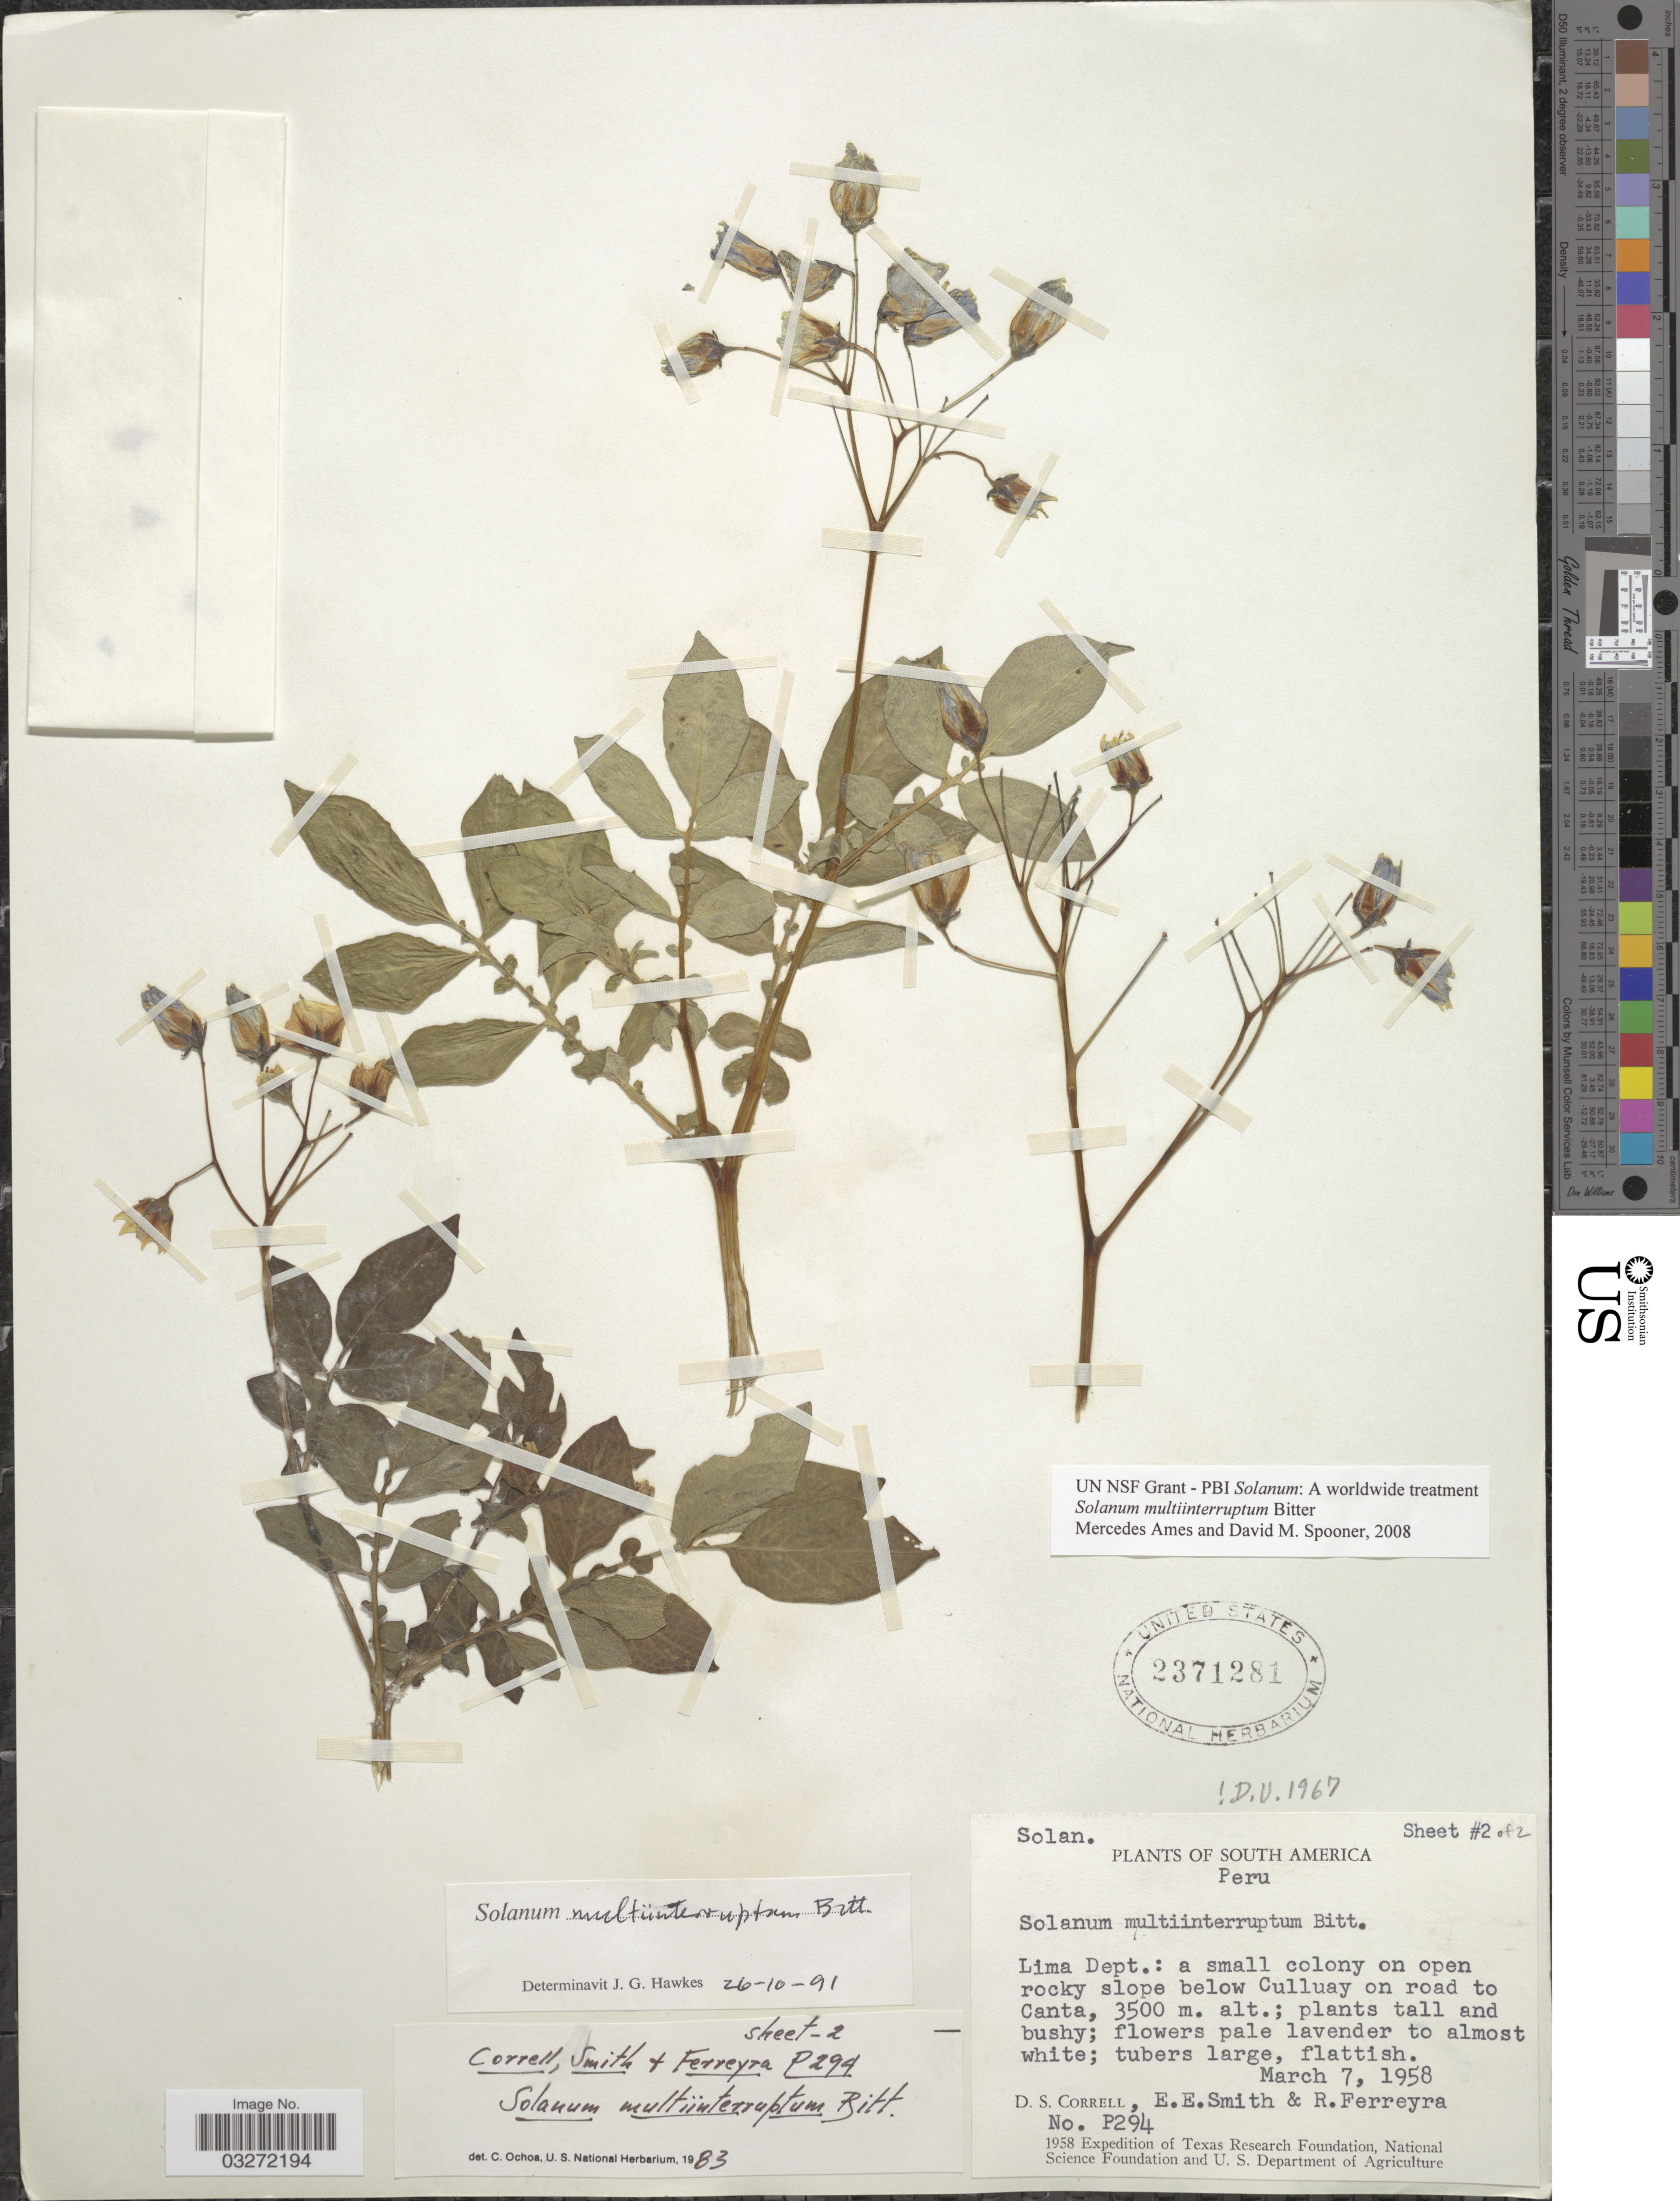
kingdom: Plantae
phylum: Tracheophyta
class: Magnoliopsida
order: Solanales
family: Solanaceae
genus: Solanum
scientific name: Solanum multiinterruptum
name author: Bitter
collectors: D. S. Correll, E. E. Smith & R. A. Ferreyra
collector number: P294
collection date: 1958-03-07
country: Peru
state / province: Lima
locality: Lima Dept.: below Culluay on road to Canta.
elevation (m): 3500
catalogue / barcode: US 2371281